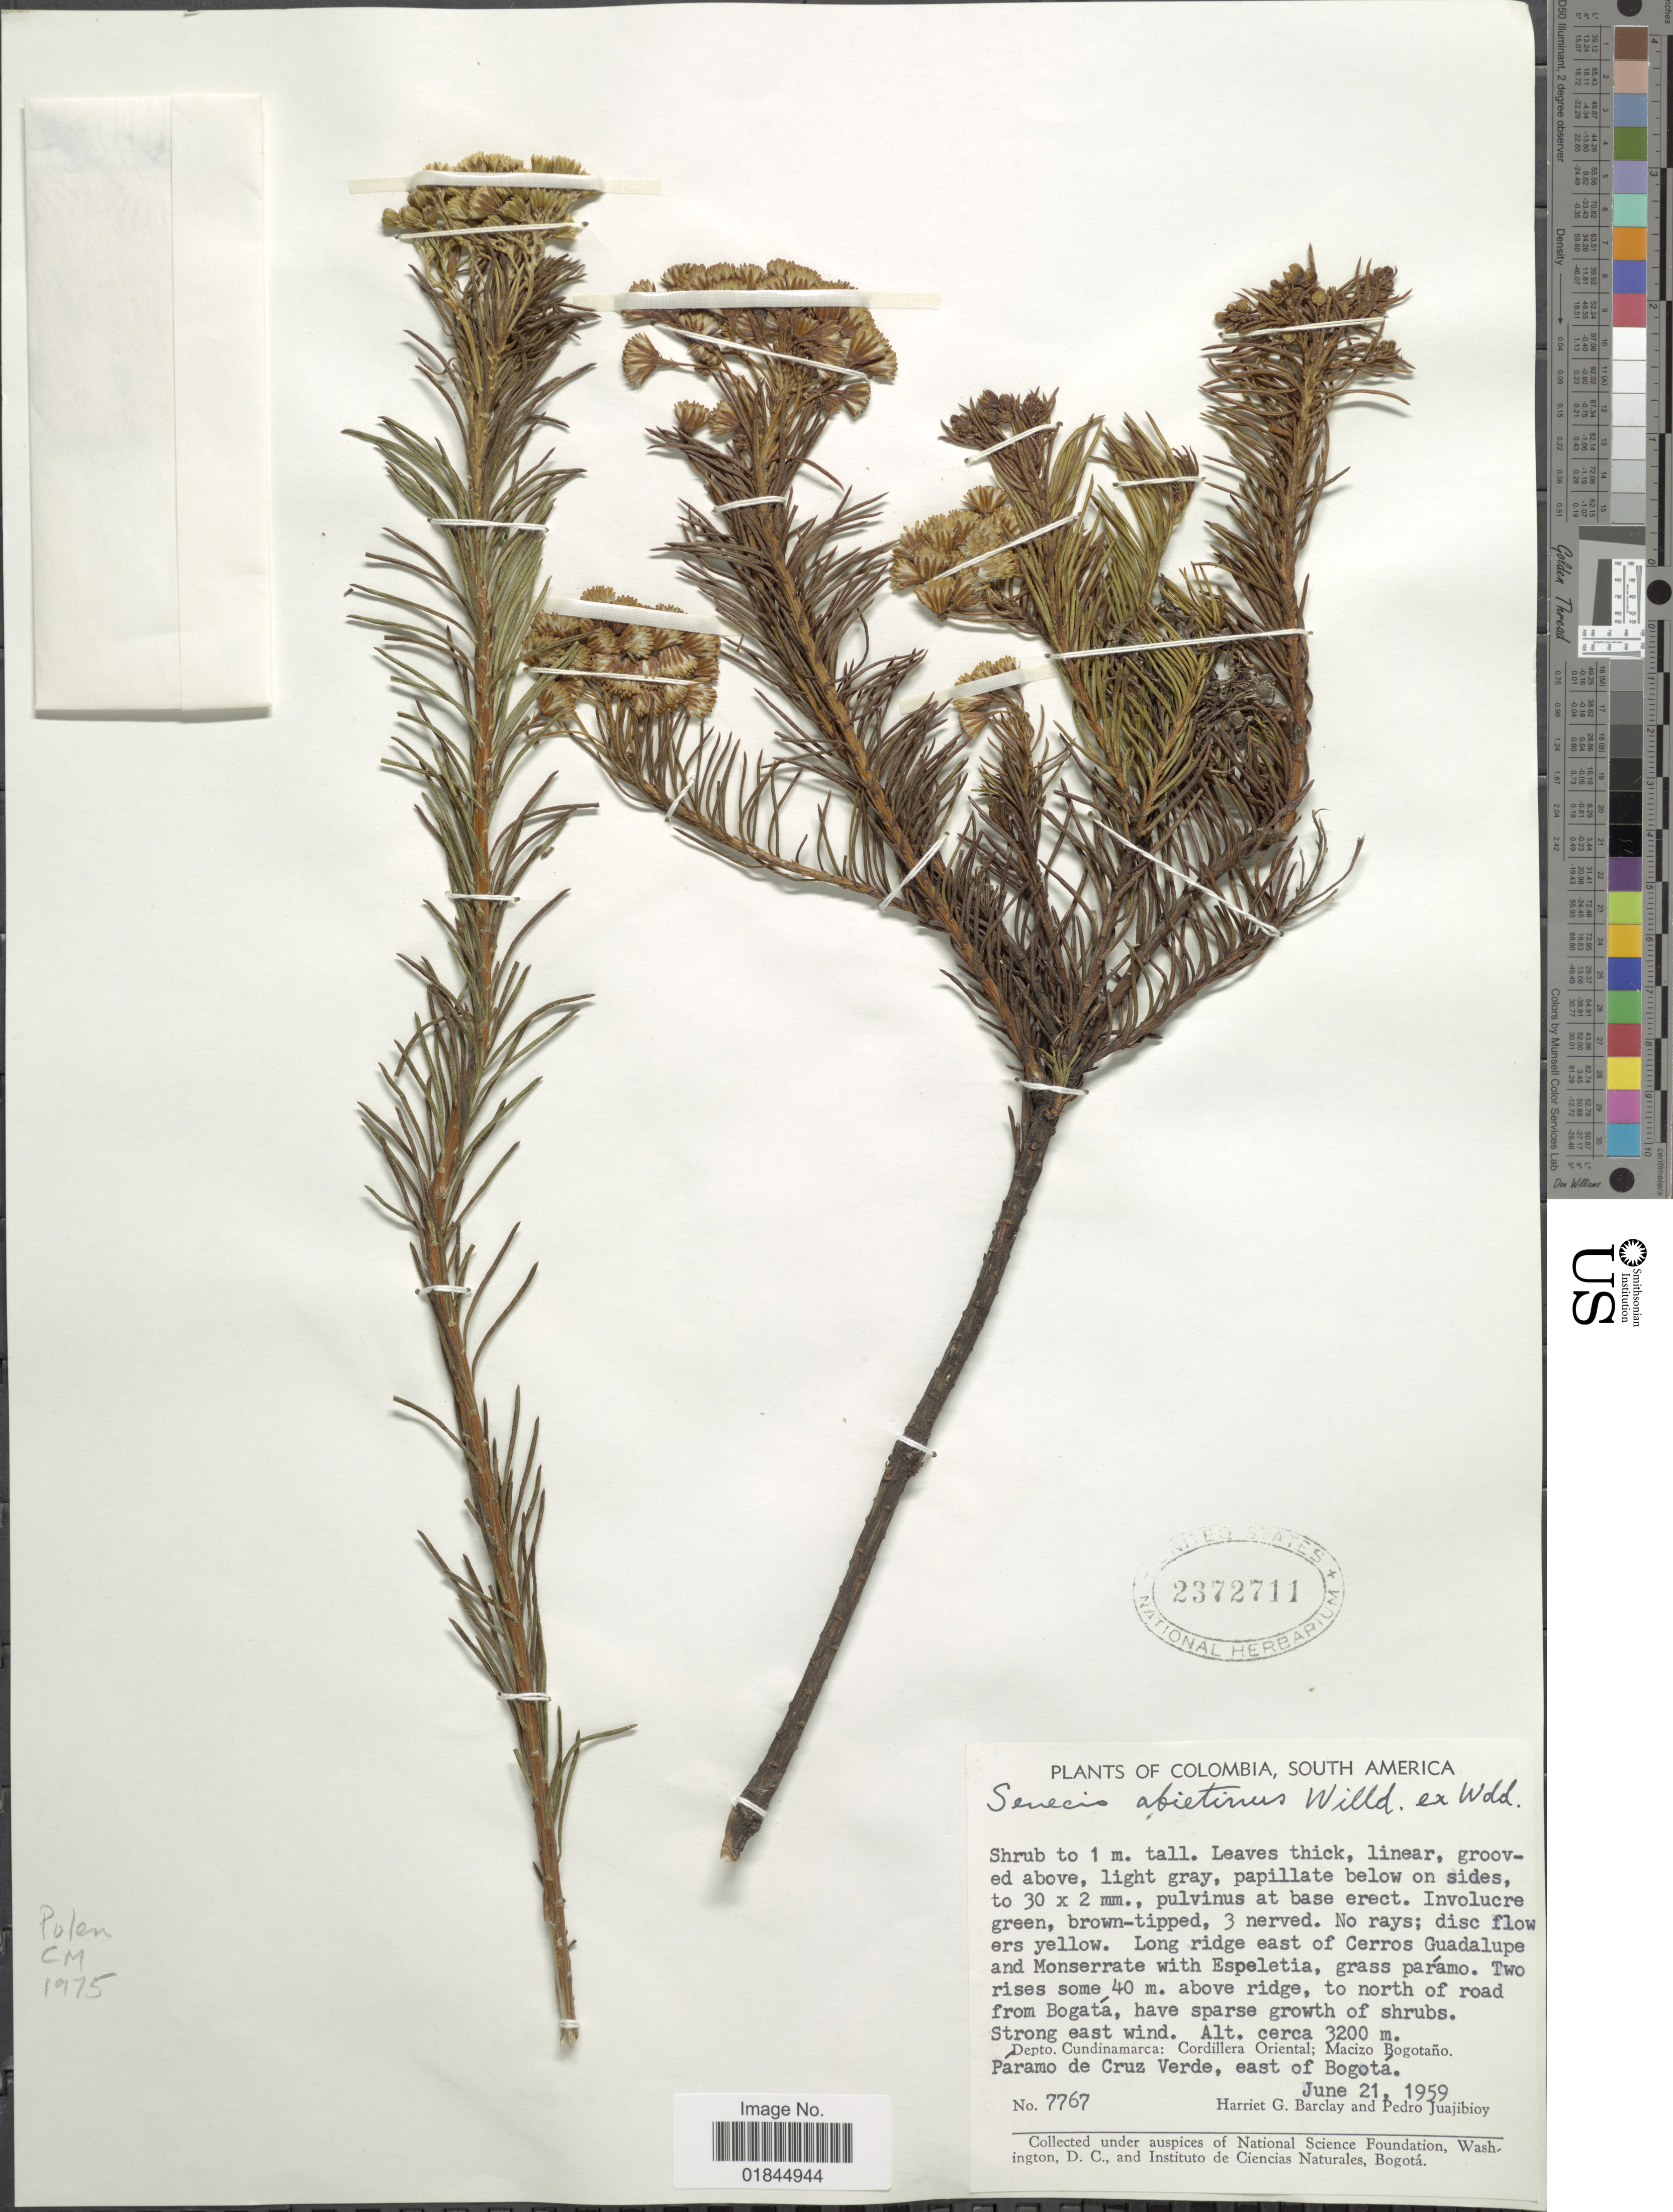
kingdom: Plantae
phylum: Tracheophyta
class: Magnoliopsida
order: Asterales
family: Asteraceae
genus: Pentacalia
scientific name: Pentacalia abietina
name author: (Willd. ex Wedd.) Cuatrec.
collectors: H. G. Barclay & P. Juajibioy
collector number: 7767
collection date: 1959-06-21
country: Colombia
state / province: Cundinamarca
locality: Cordillera Oriental; Macizo Bogotano. paramo de Cruz Verde, east of Bogota. above ridge to north of road from Bogota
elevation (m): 3200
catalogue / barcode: US 2372711